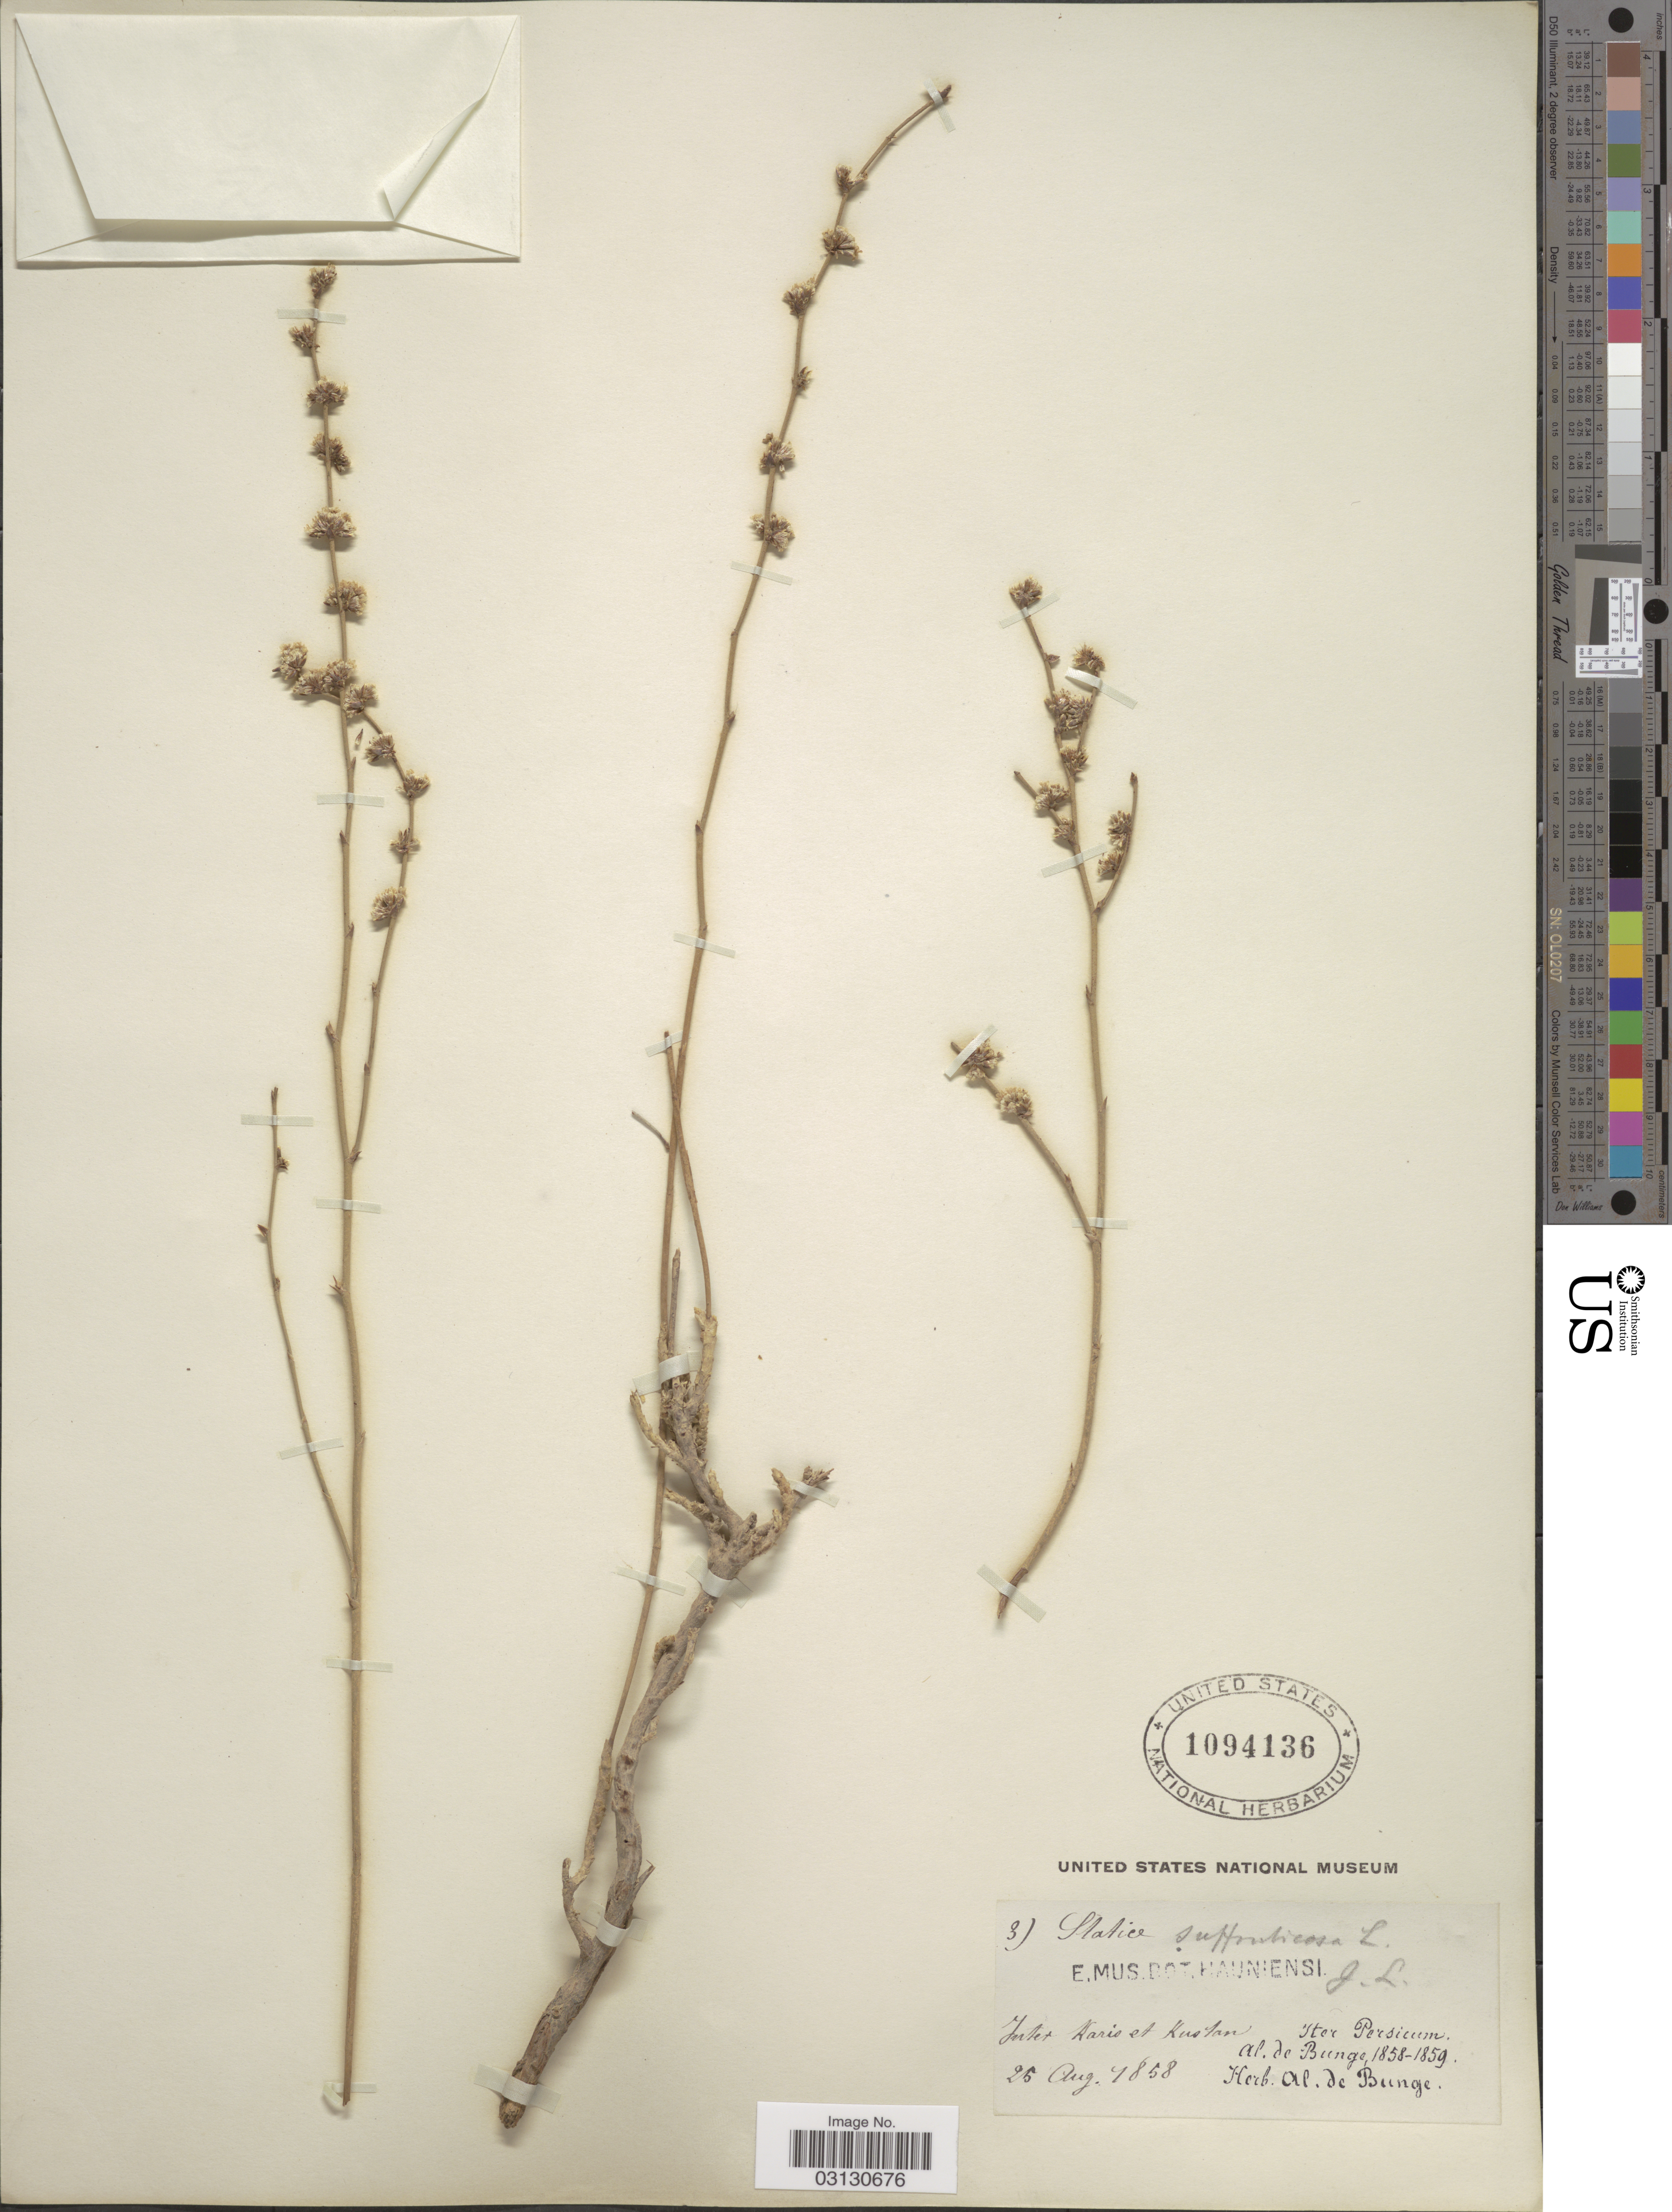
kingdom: Plantae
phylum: Tracheophyta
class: Magnoliopsida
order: Caryophyllales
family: Plumbaginaceae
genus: Limonium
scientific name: Limonium suffruticosum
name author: (L.) Kuntze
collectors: A. de Bunge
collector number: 3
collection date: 1858-08-25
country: Iran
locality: Inter Karis et Kustan.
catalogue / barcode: US 1094136